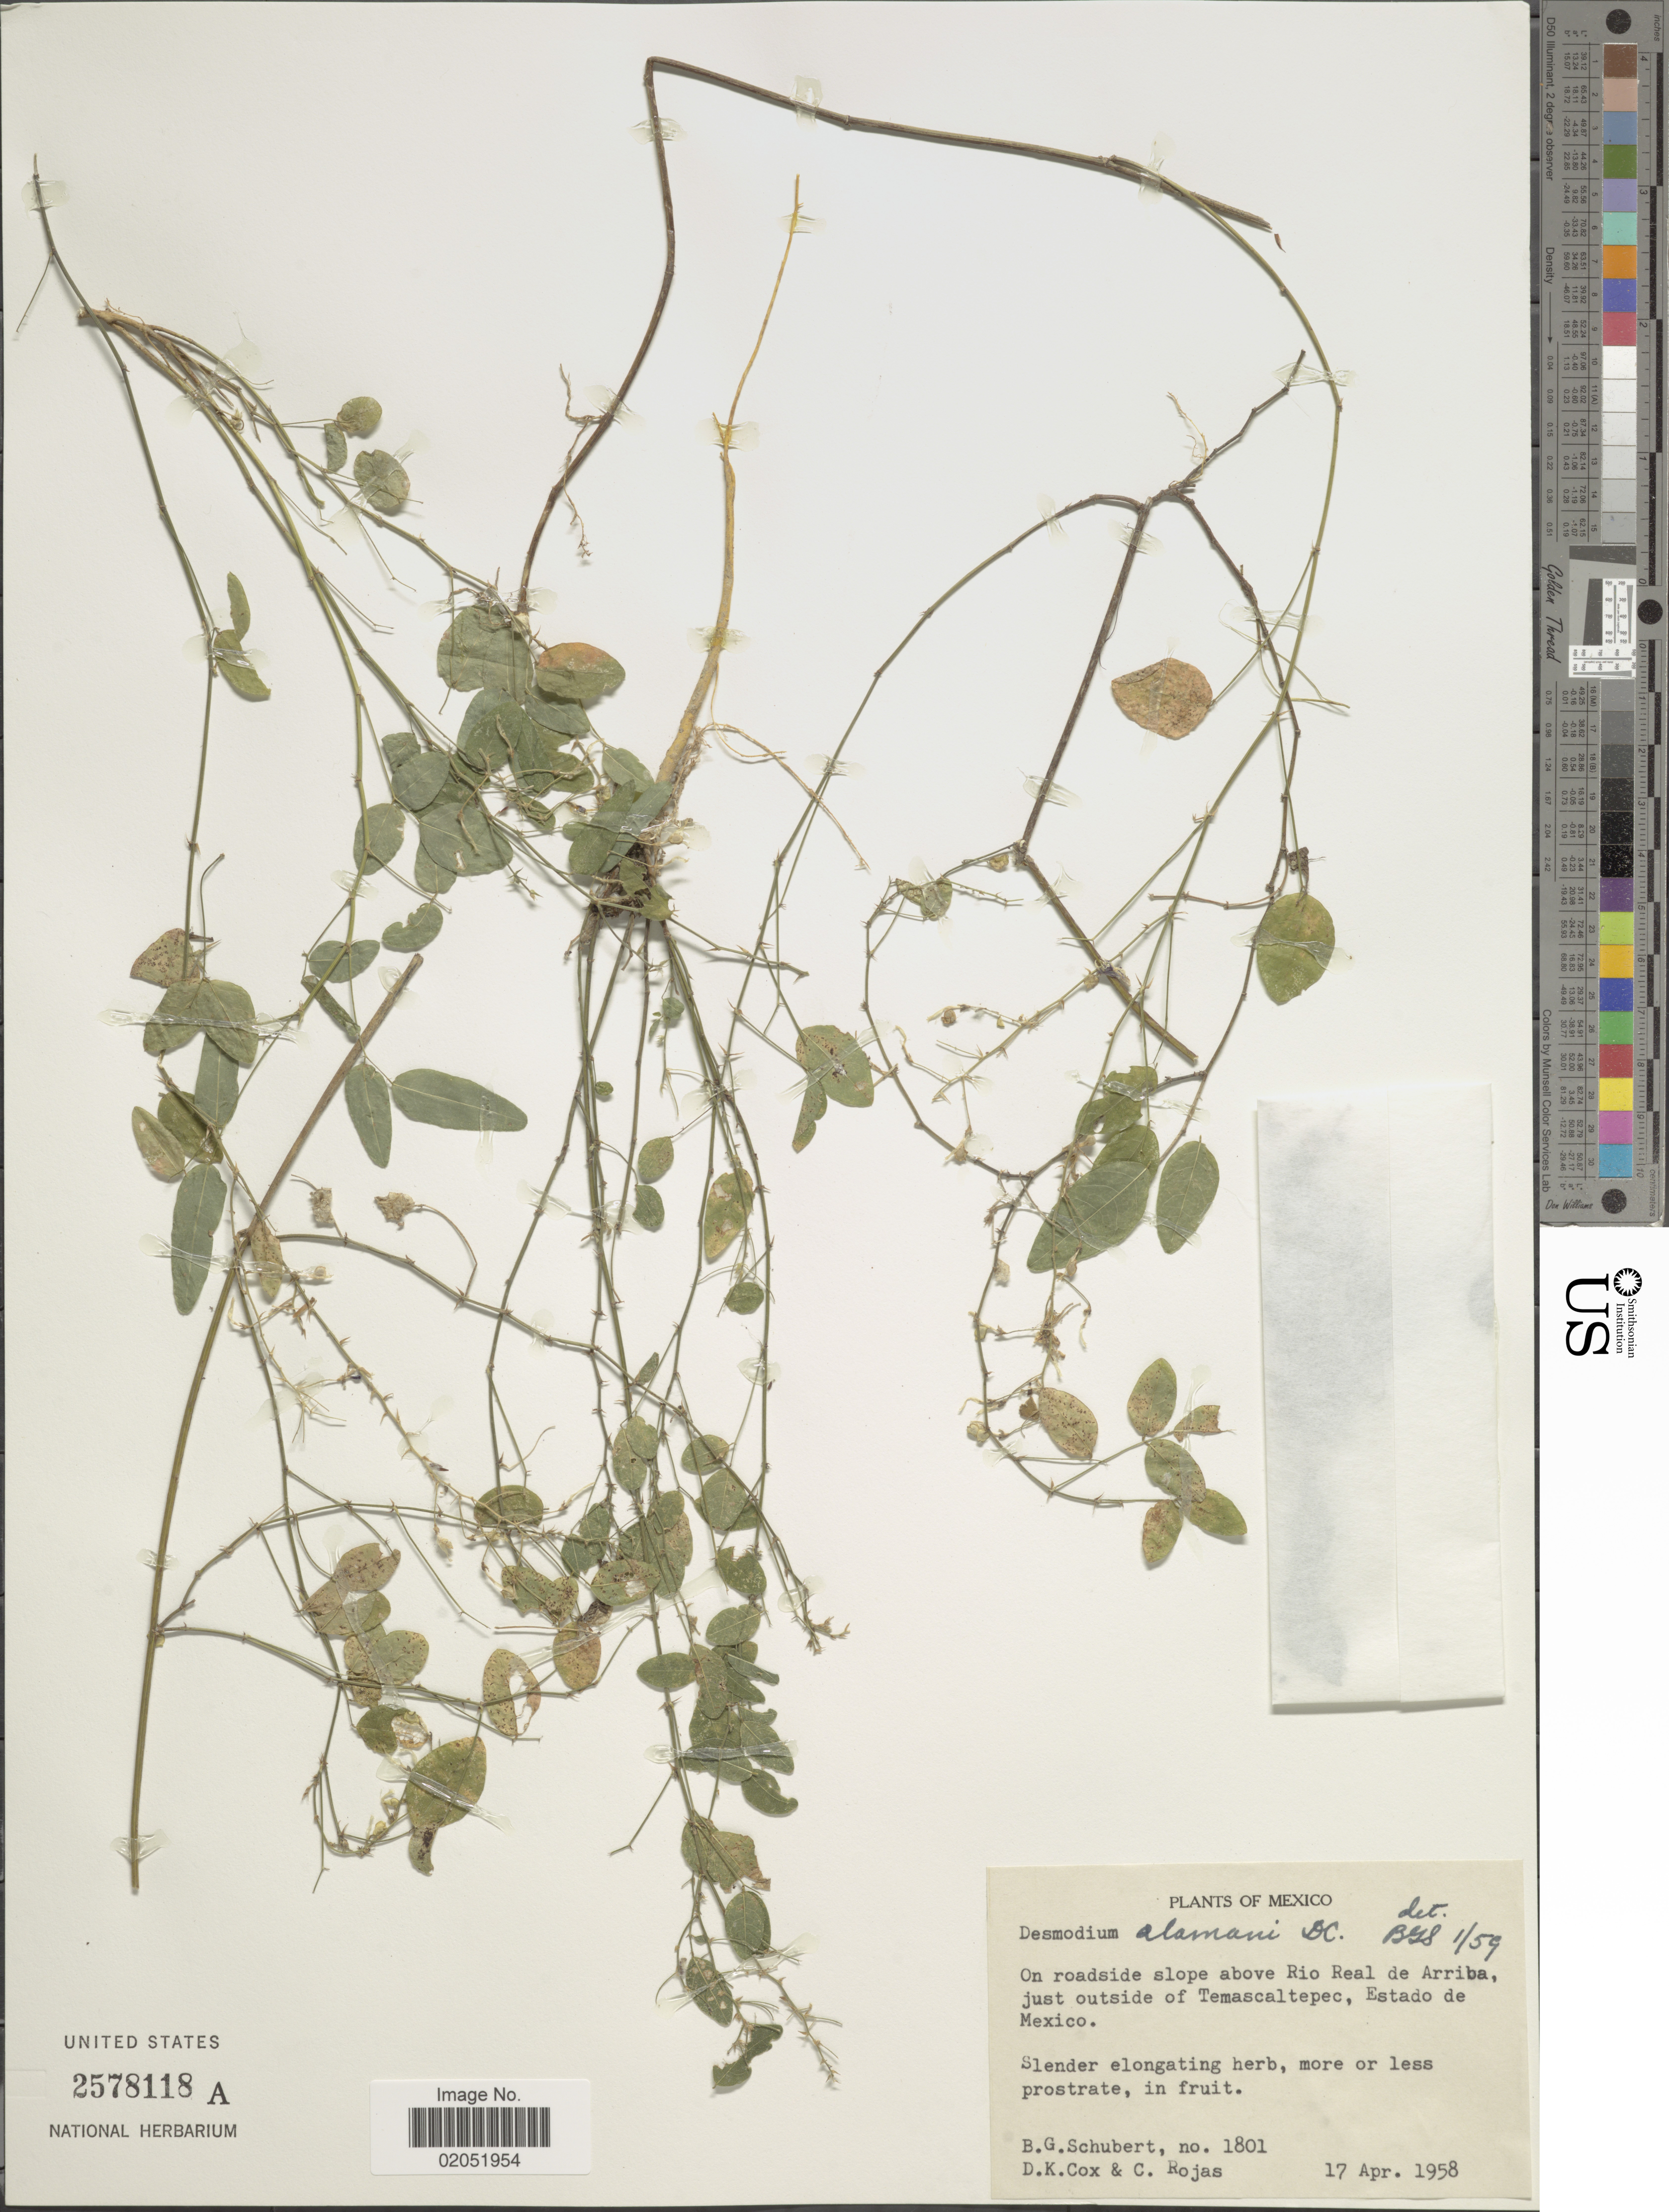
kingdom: Plantae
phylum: Tracheophyta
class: Magnoliopsida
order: Fabales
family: Fabaceae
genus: Desmodium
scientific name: Desmodium alamanii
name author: DC.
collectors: B. Schubert, D. Cox & C. Rojas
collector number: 1801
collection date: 1958-04-17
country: Mexico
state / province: México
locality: Mexico, On roadside slope above Rio Real de Arriba just outside of Temascaltepec, Estado de Mexico.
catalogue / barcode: US 2578118A